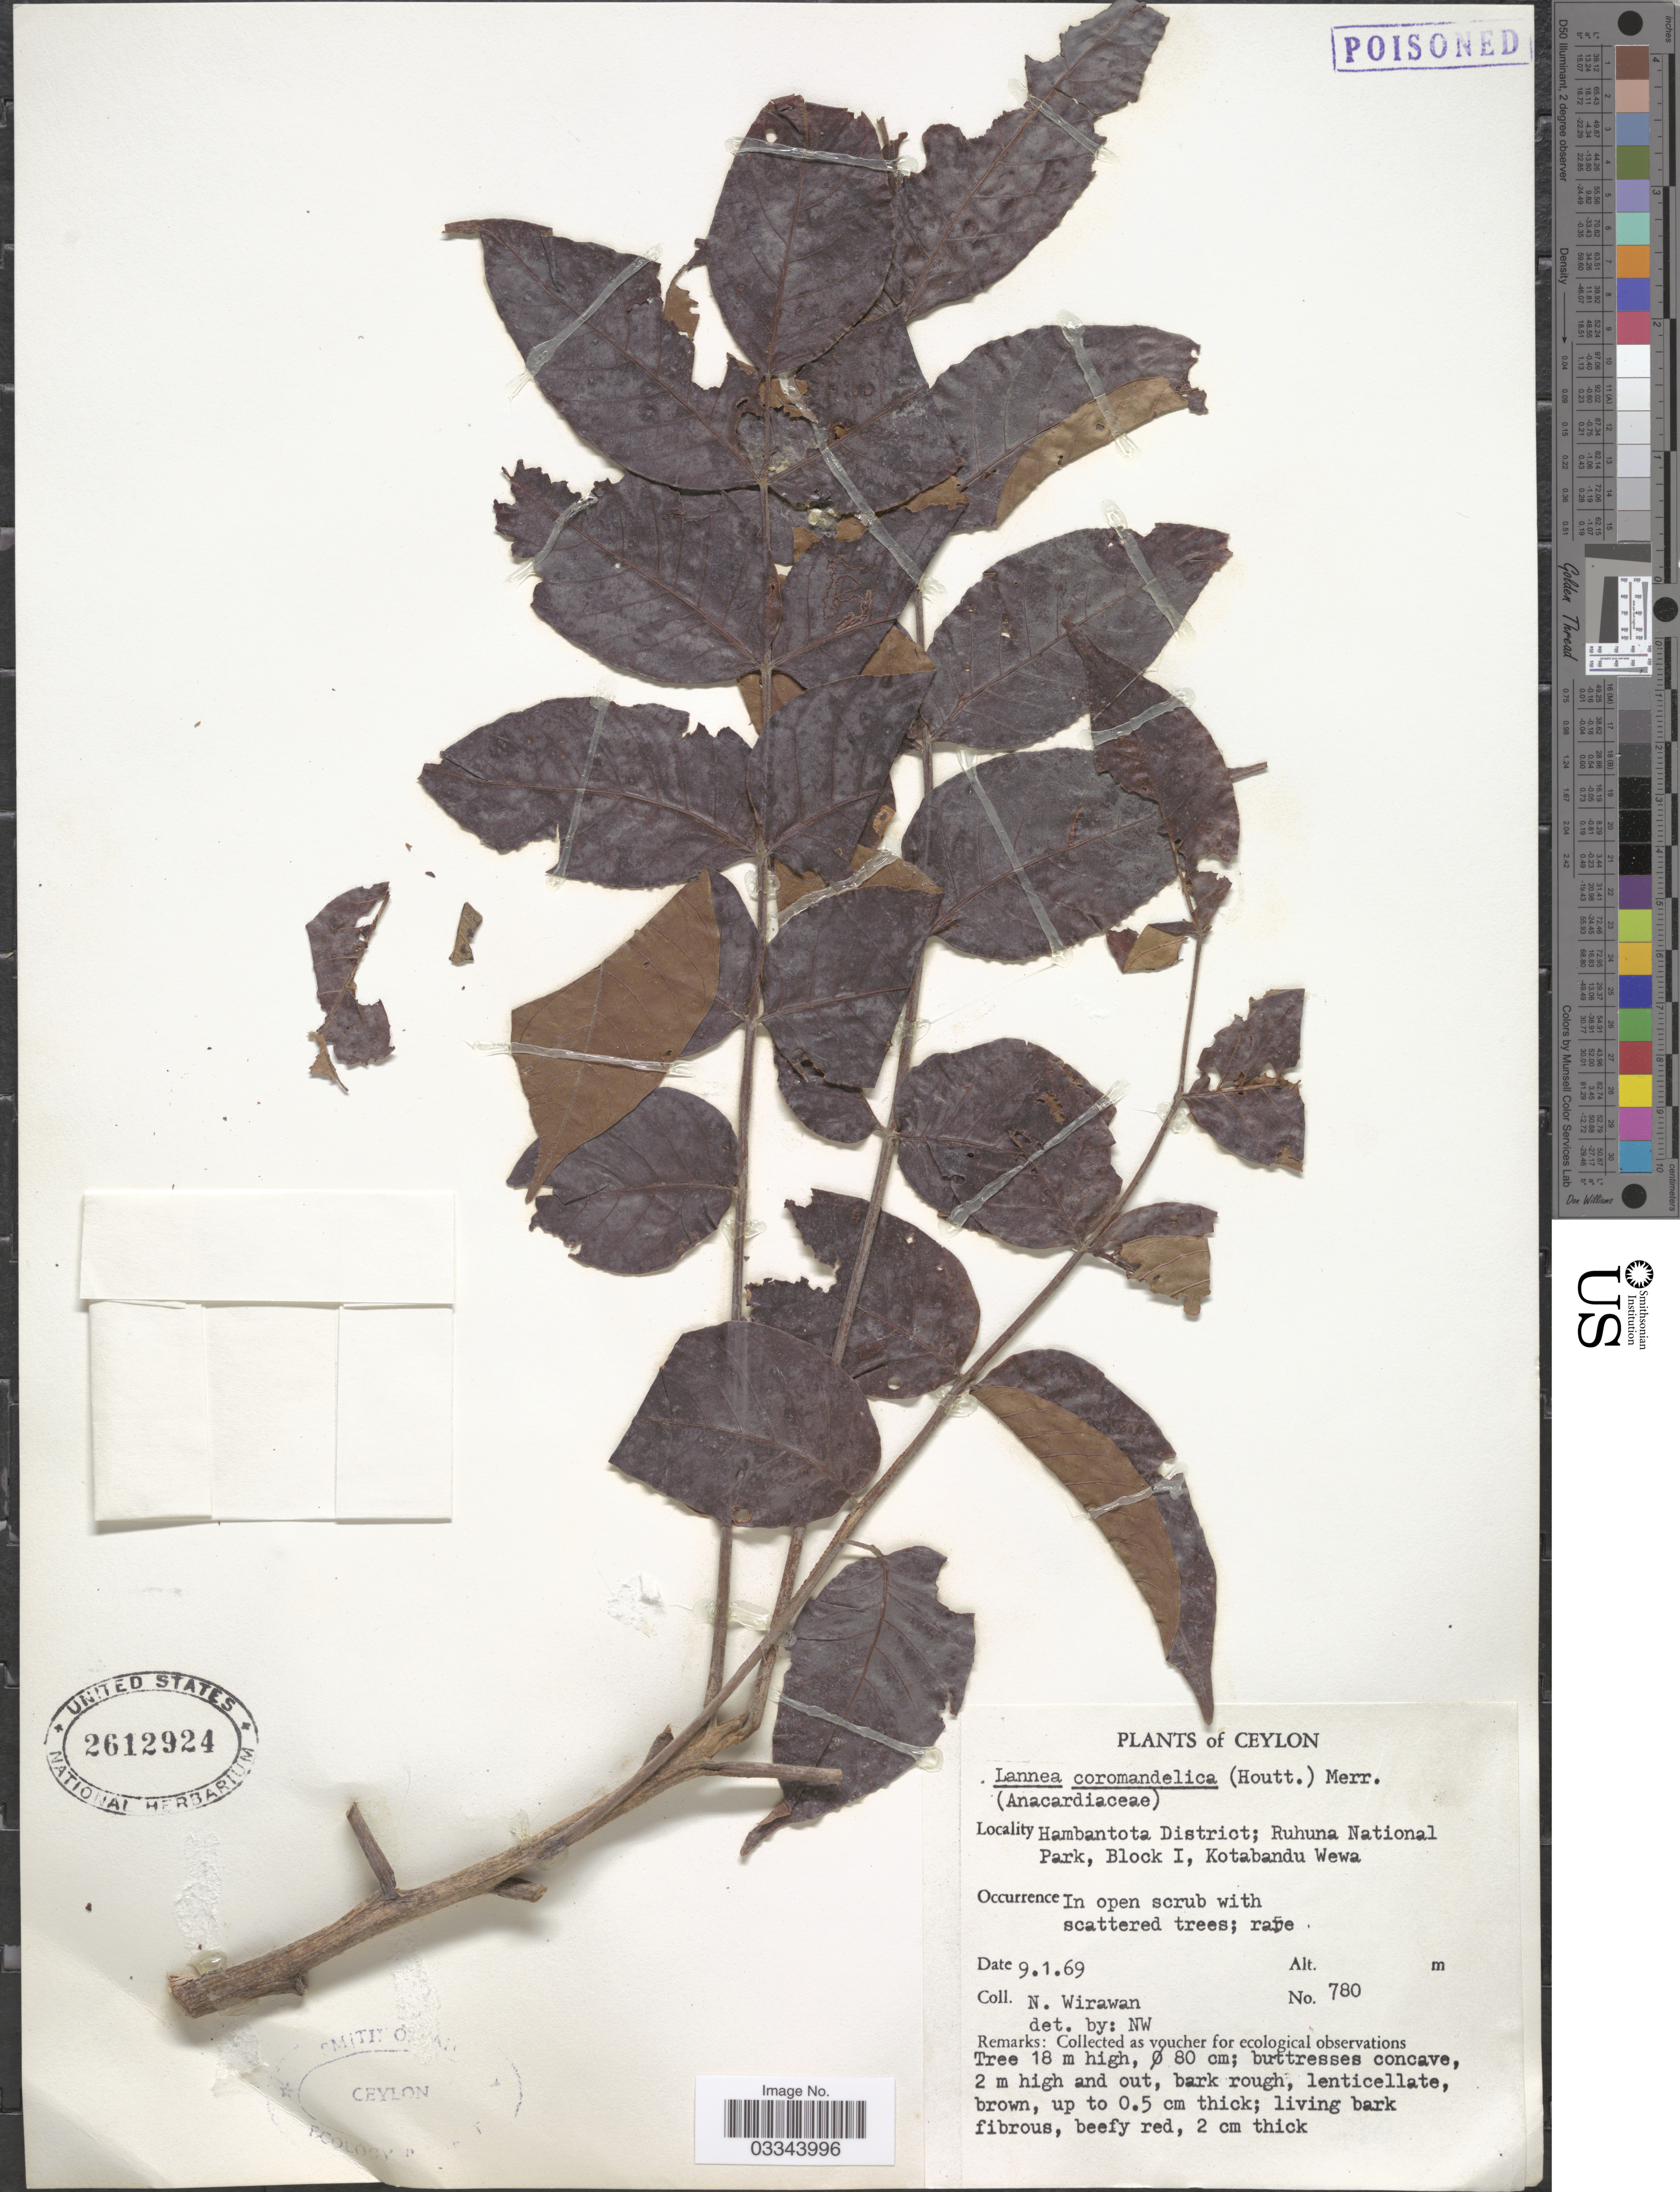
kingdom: Plantae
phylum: Tracheophyta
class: Magnoliopsida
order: Sapindales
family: Anacardiaceae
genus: Lannea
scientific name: Lannea coromandelica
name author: (Houtt.) Merr.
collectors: N. Wirawan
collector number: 780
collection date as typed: Transcribed d/m/y: 9/1/69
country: Sri Lanka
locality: Ceylon, Hambantota District; Ruhuna National Park, Block I, Kotabandu Wewa.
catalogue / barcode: US 2612924